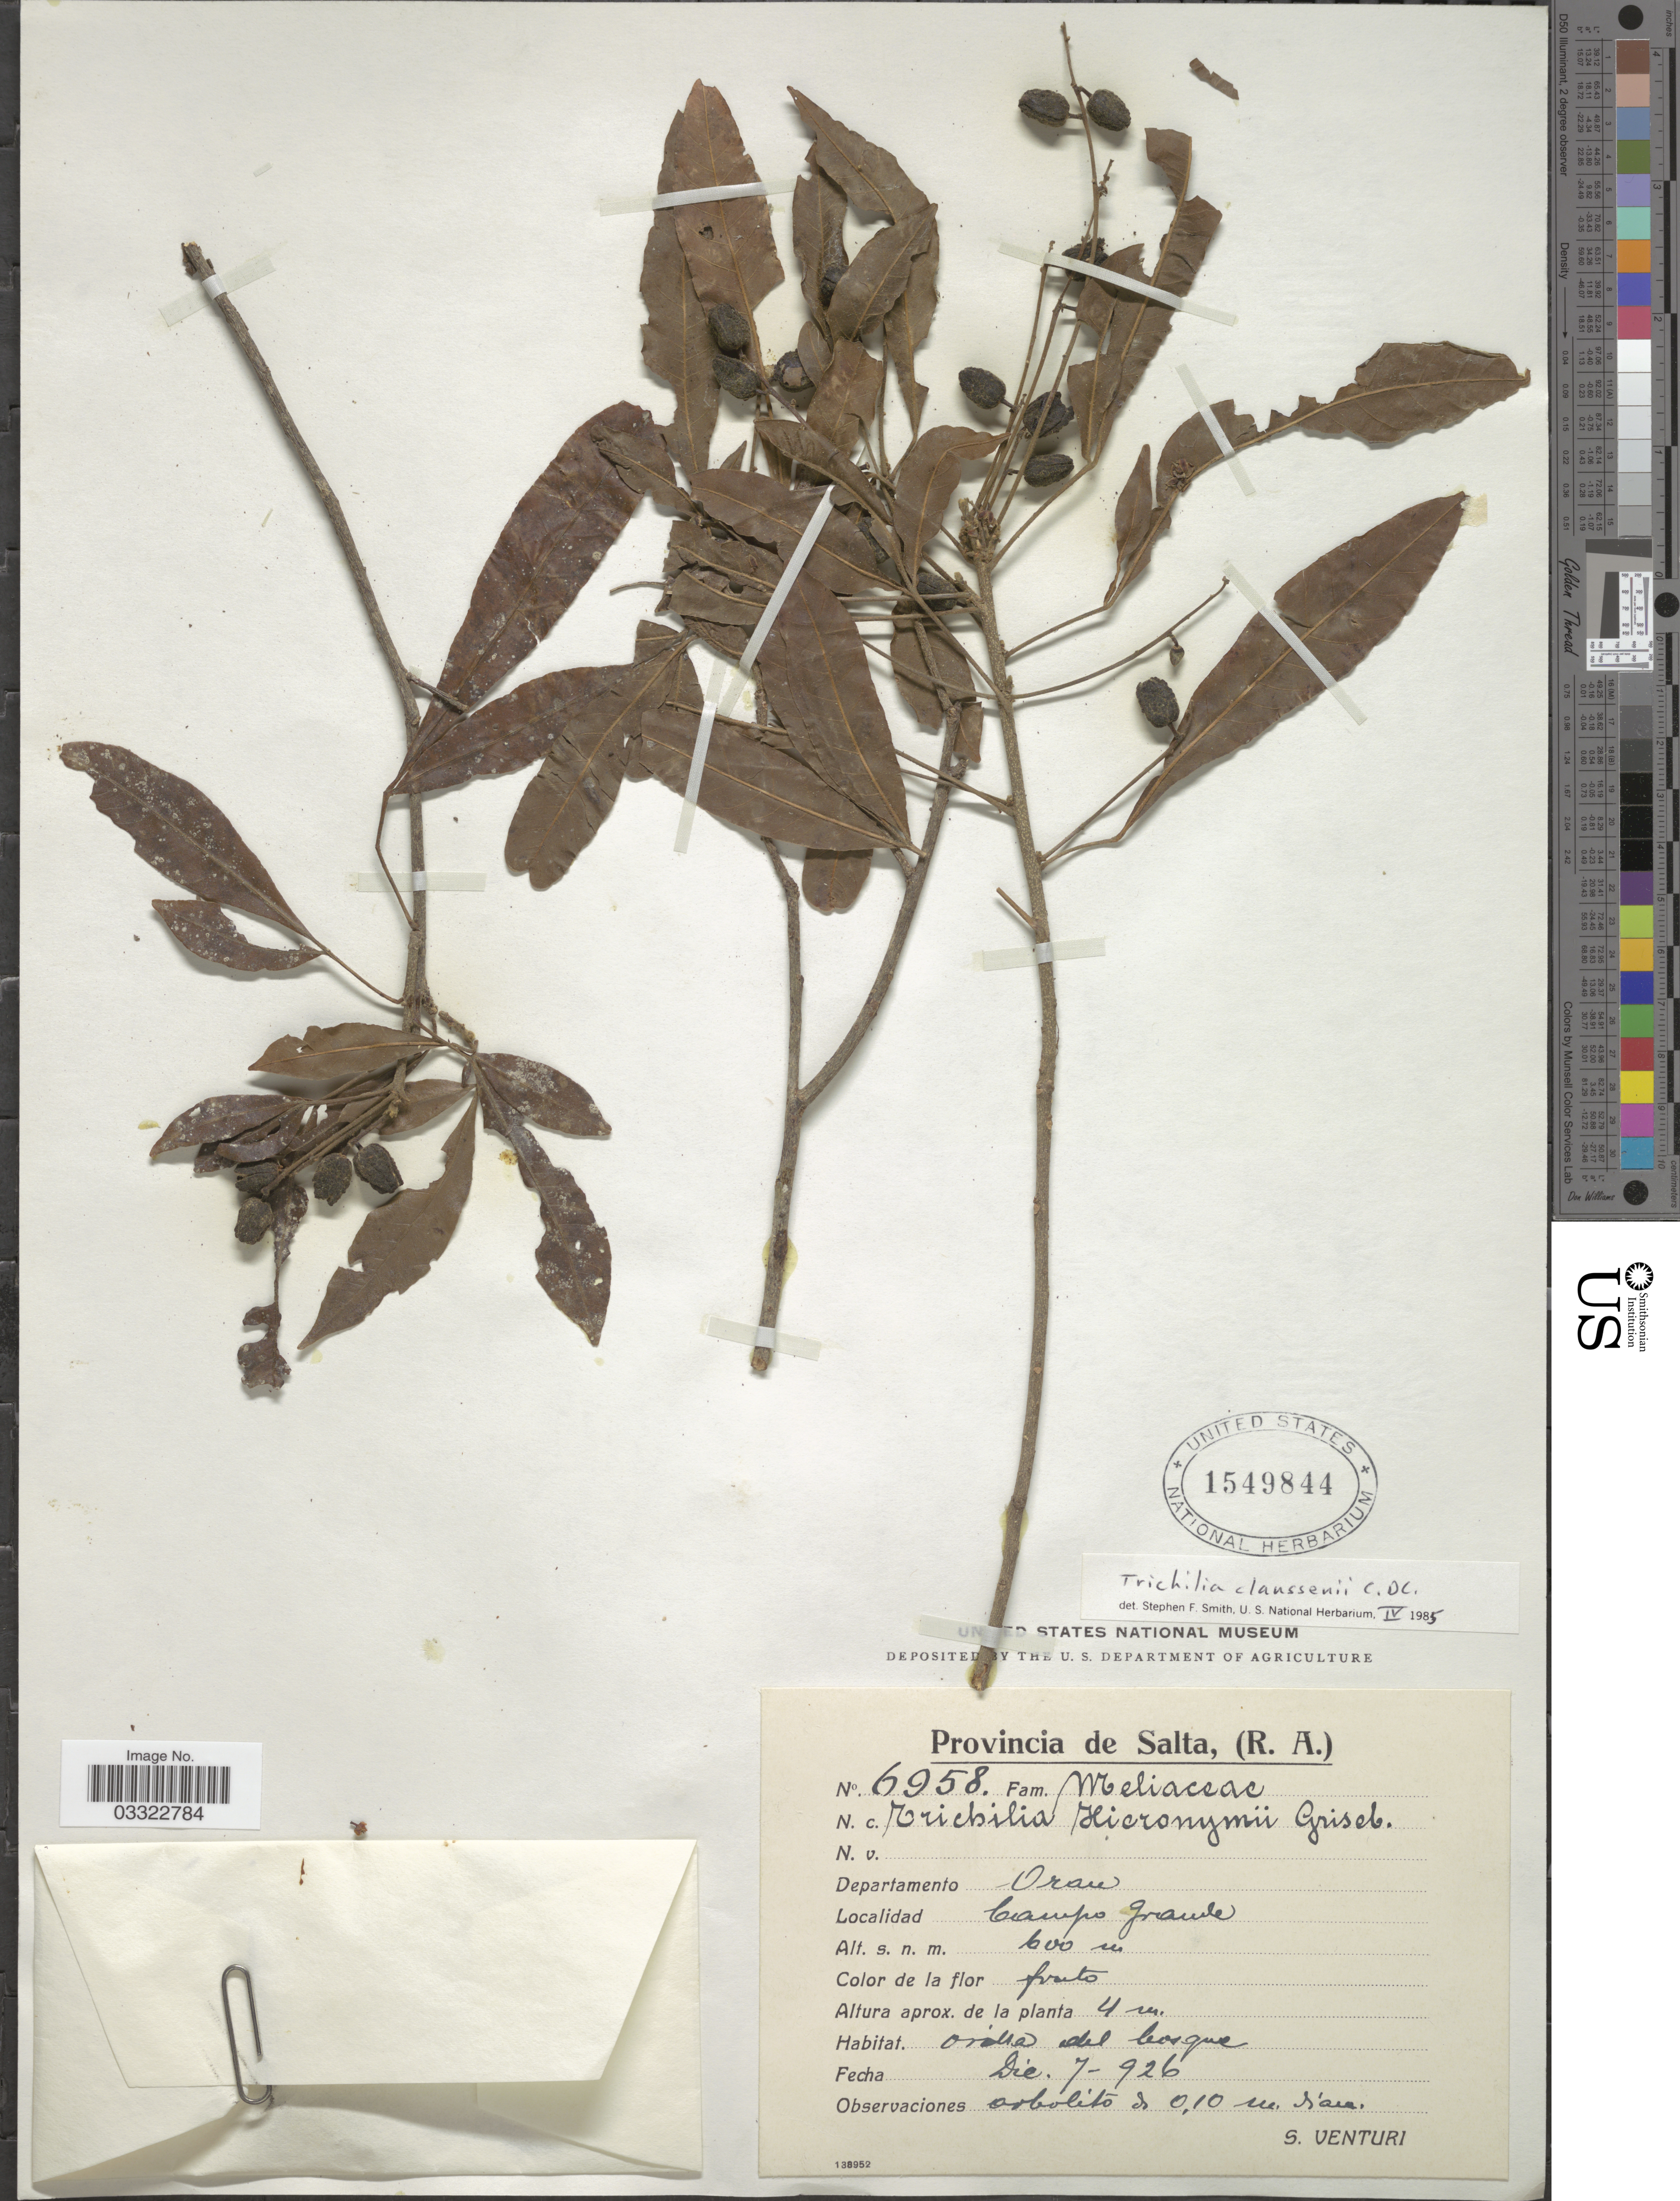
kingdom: Plantae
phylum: Tracheophyta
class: Magnoliopsida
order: Sapindales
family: Meliaceae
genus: Trichilia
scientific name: Trichilia claussenii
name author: C. DC. in Mart.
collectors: S. Venturi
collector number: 6958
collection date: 1926-12-07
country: Argentina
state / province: Salta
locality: Departmento Oran. Campo grande.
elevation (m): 600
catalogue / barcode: US 1549844